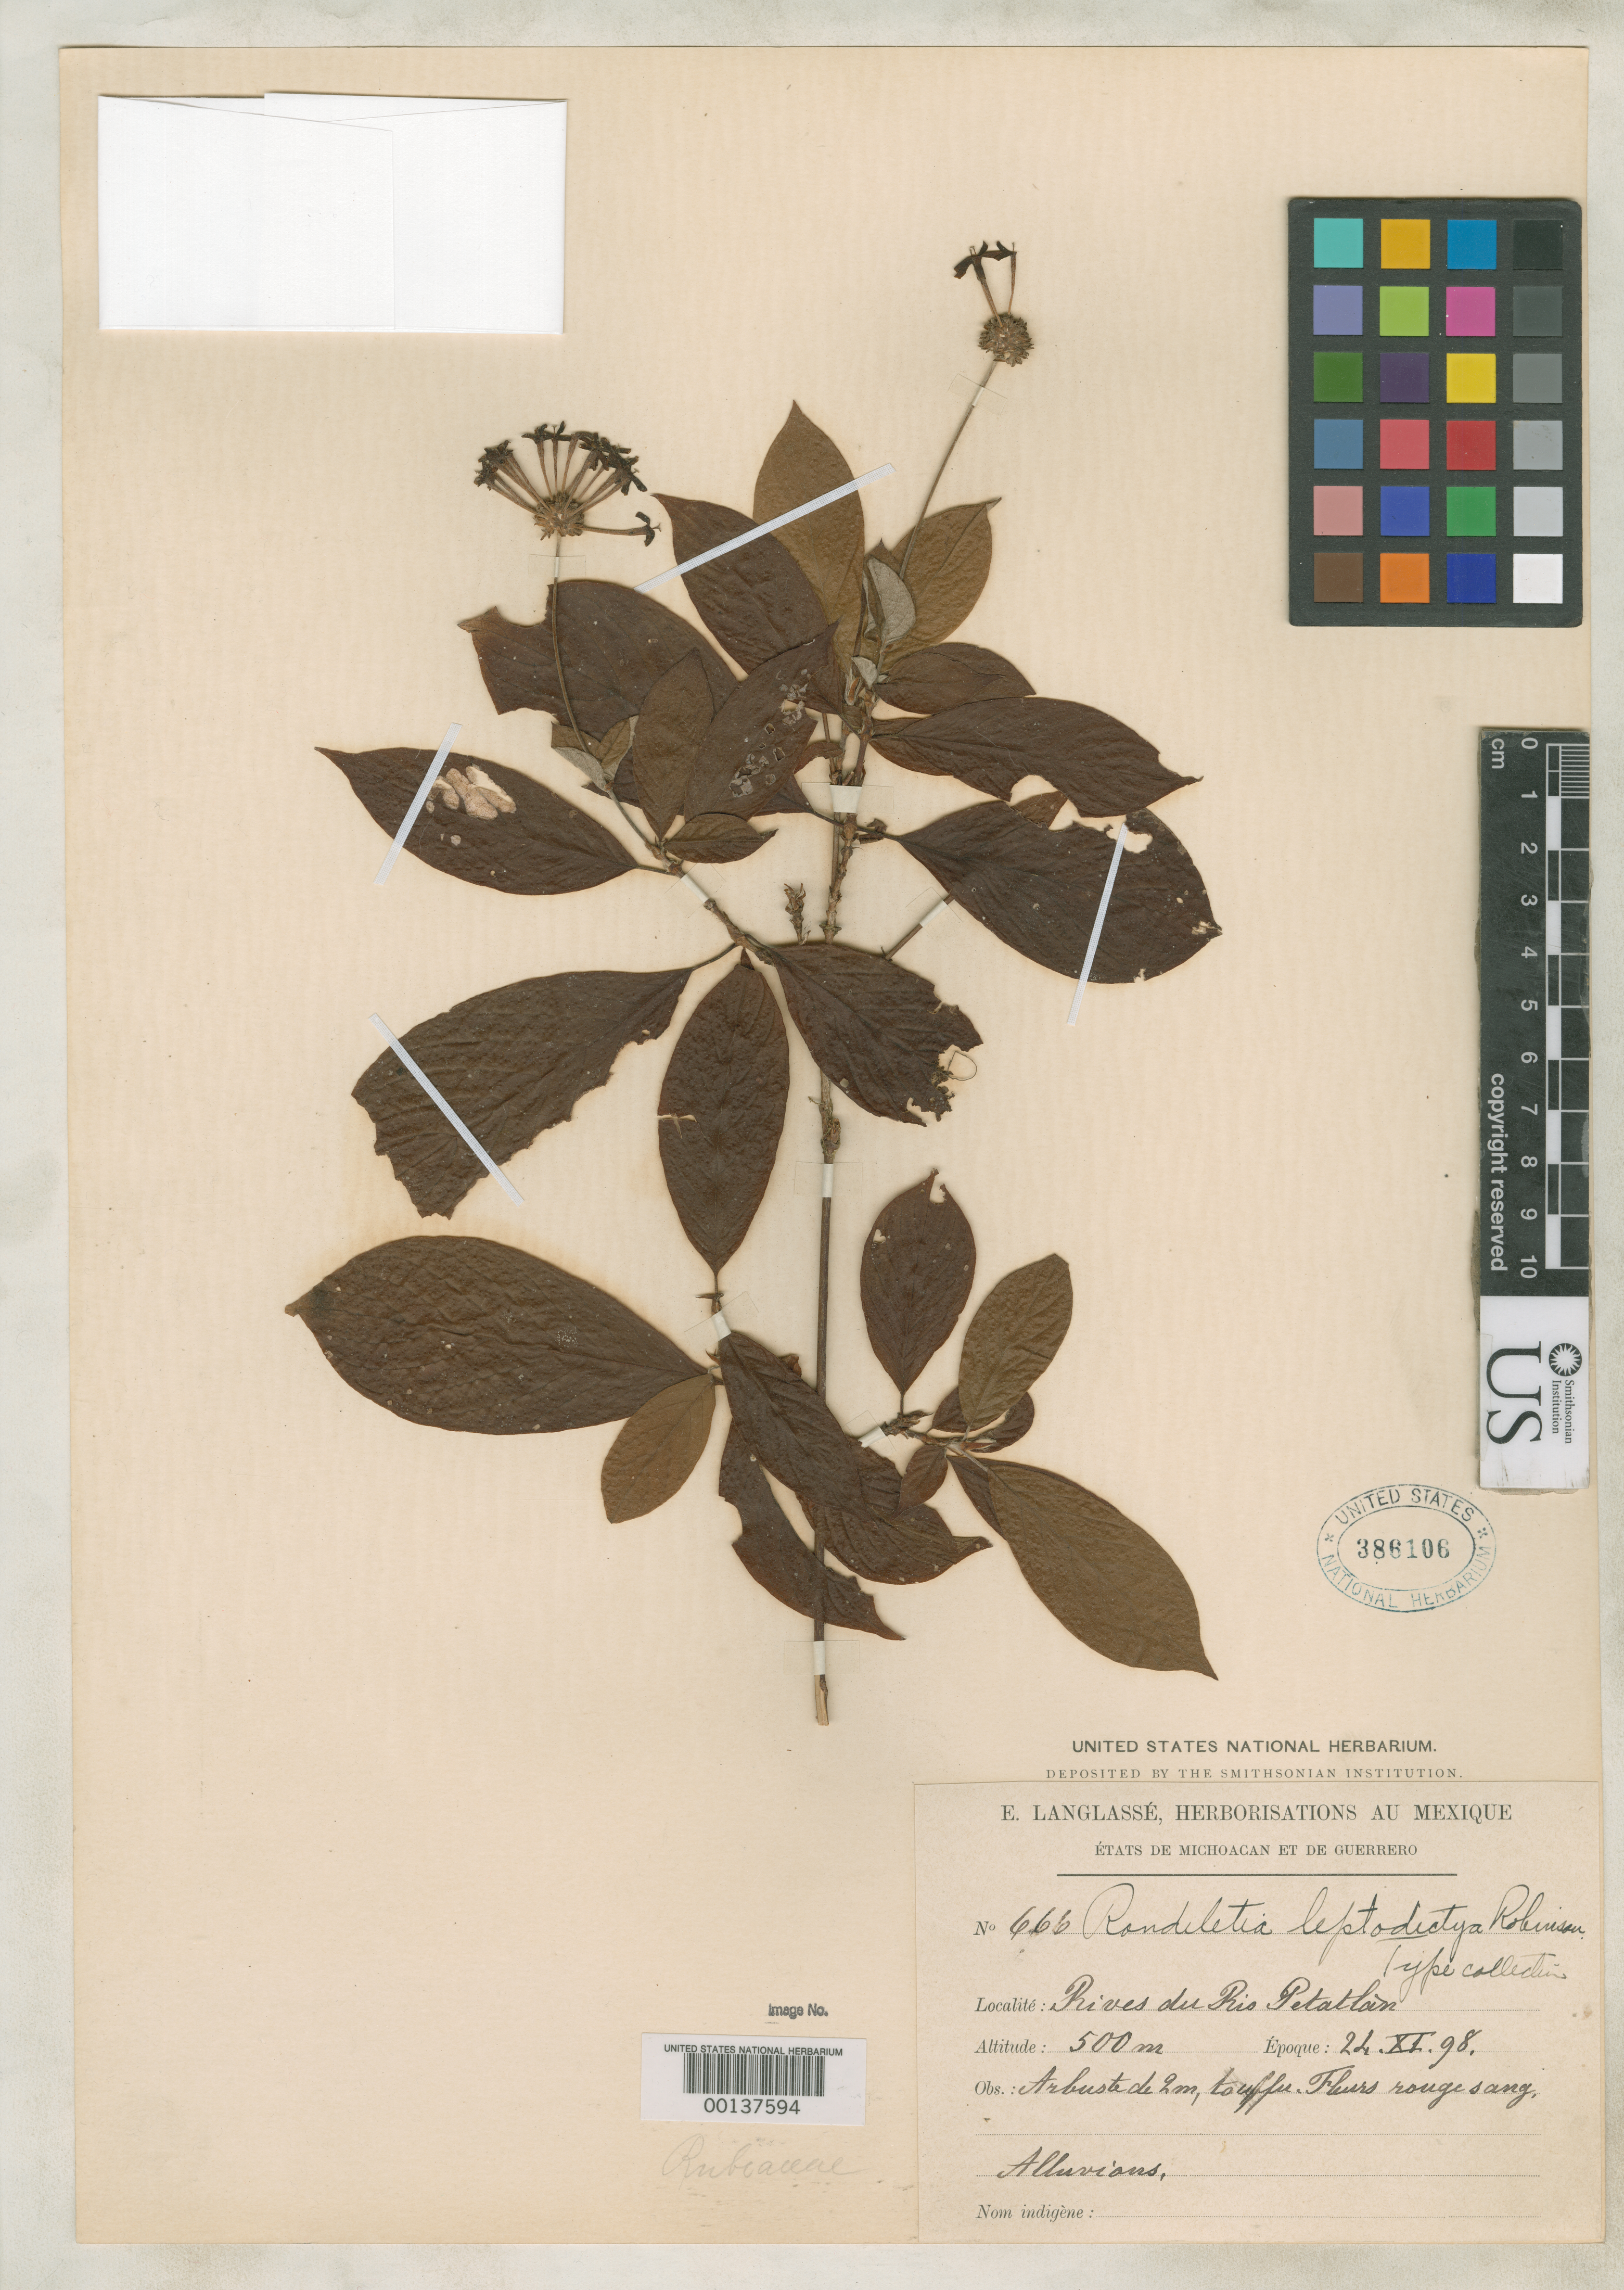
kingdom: Plantae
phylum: Tracheophyta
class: Magnoliopsida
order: Gentianales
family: Rubiaceae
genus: Rondeletia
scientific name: Rondeletia leptodictya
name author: B.L. Rob.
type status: Isotype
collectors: E. Langlassé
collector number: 666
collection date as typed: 24 Nov 1898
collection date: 1898-11-24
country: Mexico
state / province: Guerrero / Michoacán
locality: Banks of Rio Petatlan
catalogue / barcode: US 386106